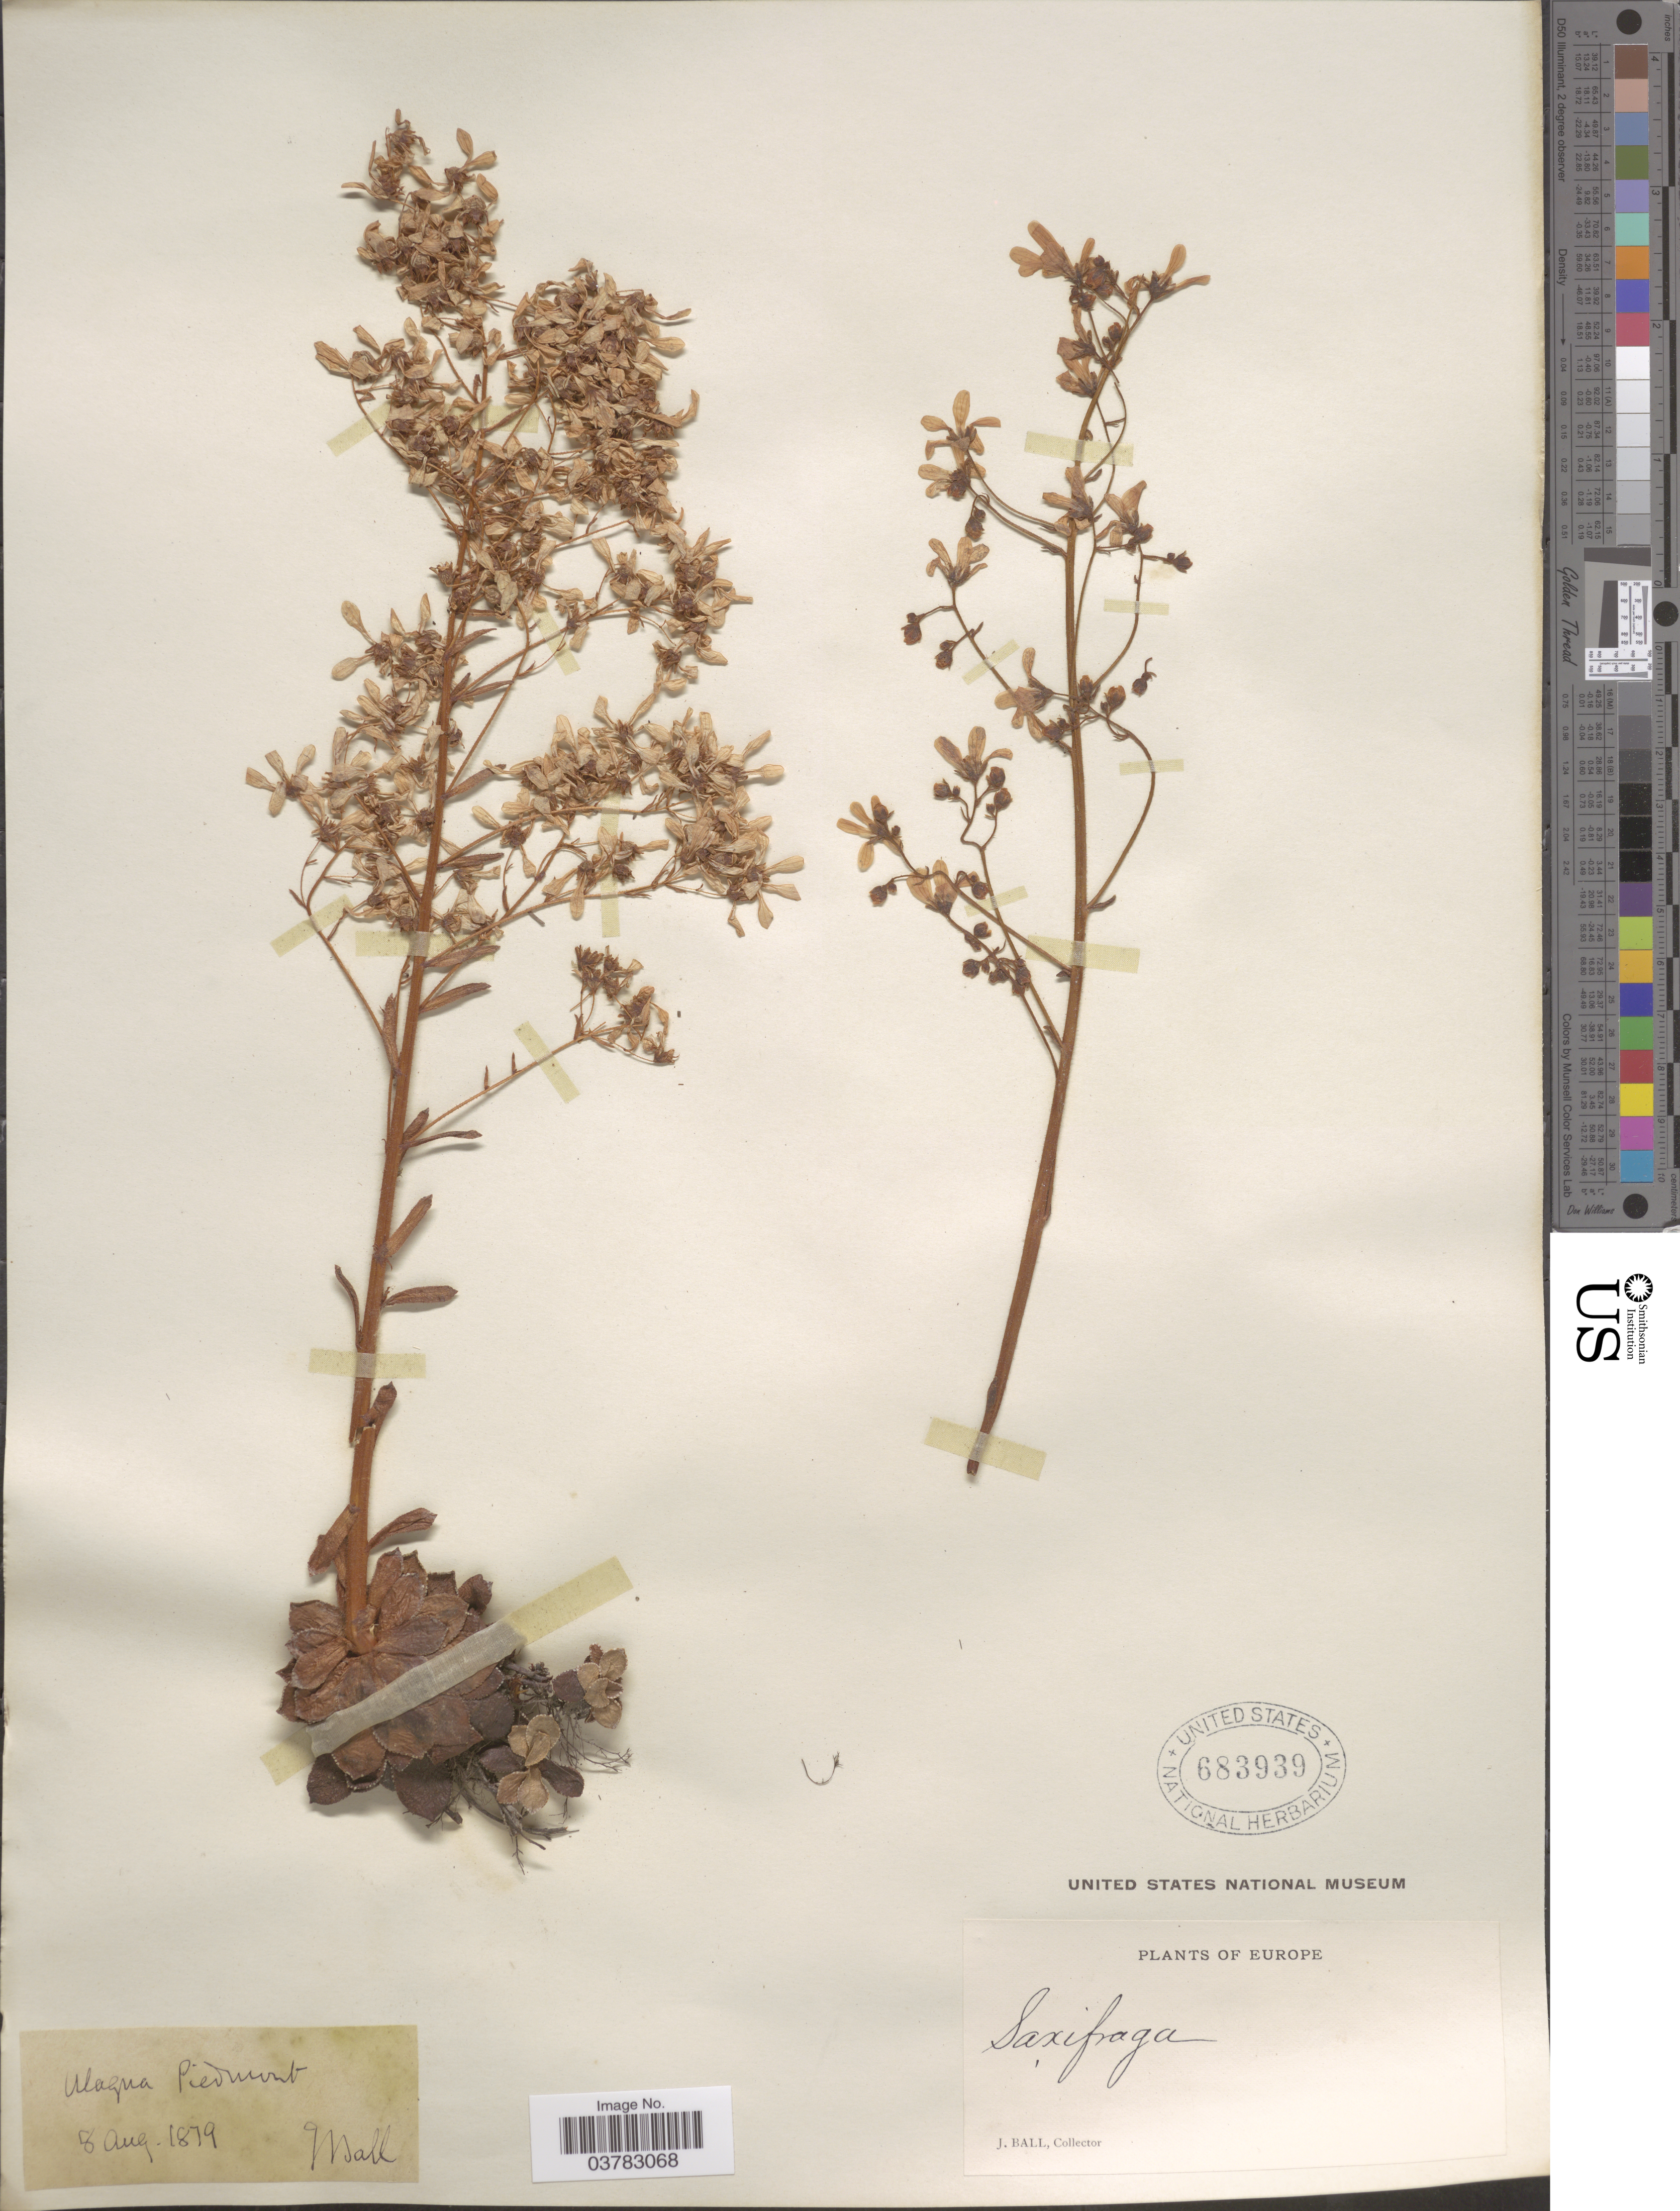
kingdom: Plantae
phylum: Tracheophyta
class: Magnoliopsida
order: Saxifragales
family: Saxifragaceae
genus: Saxifraga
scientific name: Saxifraga sp.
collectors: J. Ball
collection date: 1879-08-08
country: Italy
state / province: Piedmont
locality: Alagna.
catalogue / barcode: US 683939